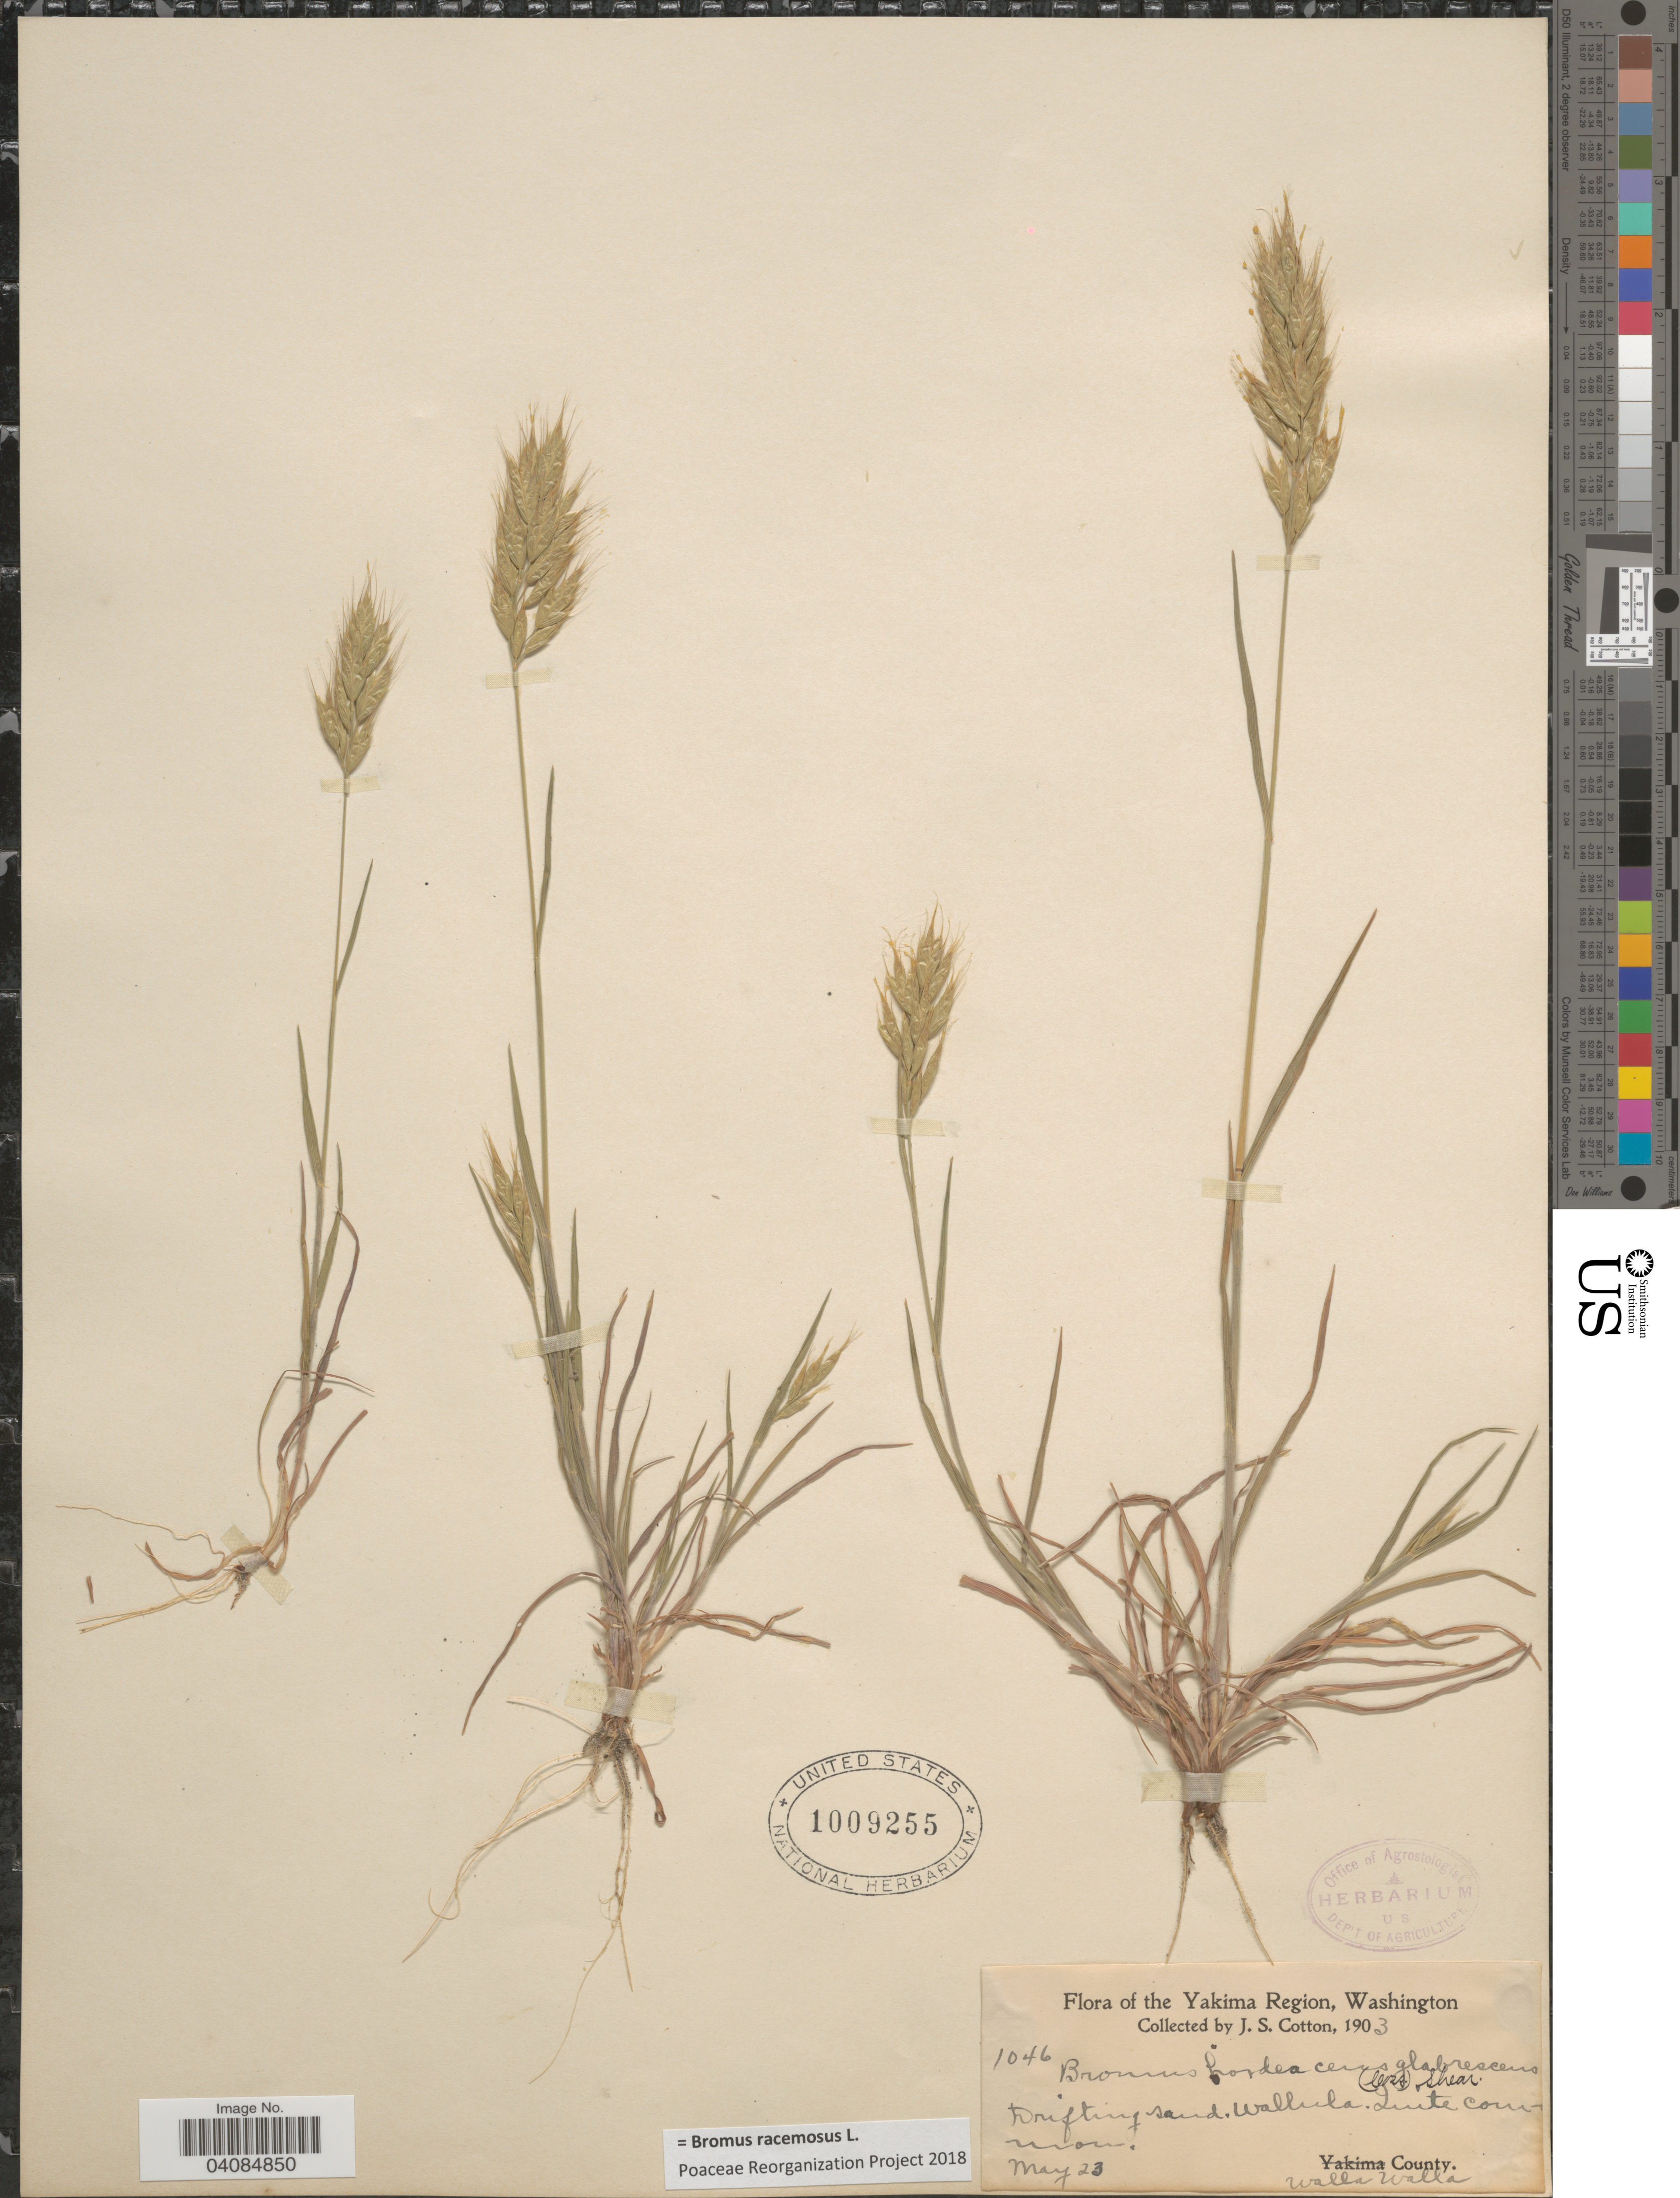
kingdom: Plantae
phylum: Tracheophyta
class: Liliopsida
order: Poales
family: Poaceae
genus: Bromus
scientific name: Bromus racemosus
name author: L.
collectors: J. S. Cotton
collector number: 1046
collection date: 1903-05-23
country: United States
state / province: Washington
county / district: Walla Walla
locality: Yakima Region. Drifting sand Wallula. Quite common. Walla Walla County.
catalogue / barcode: US 1009255